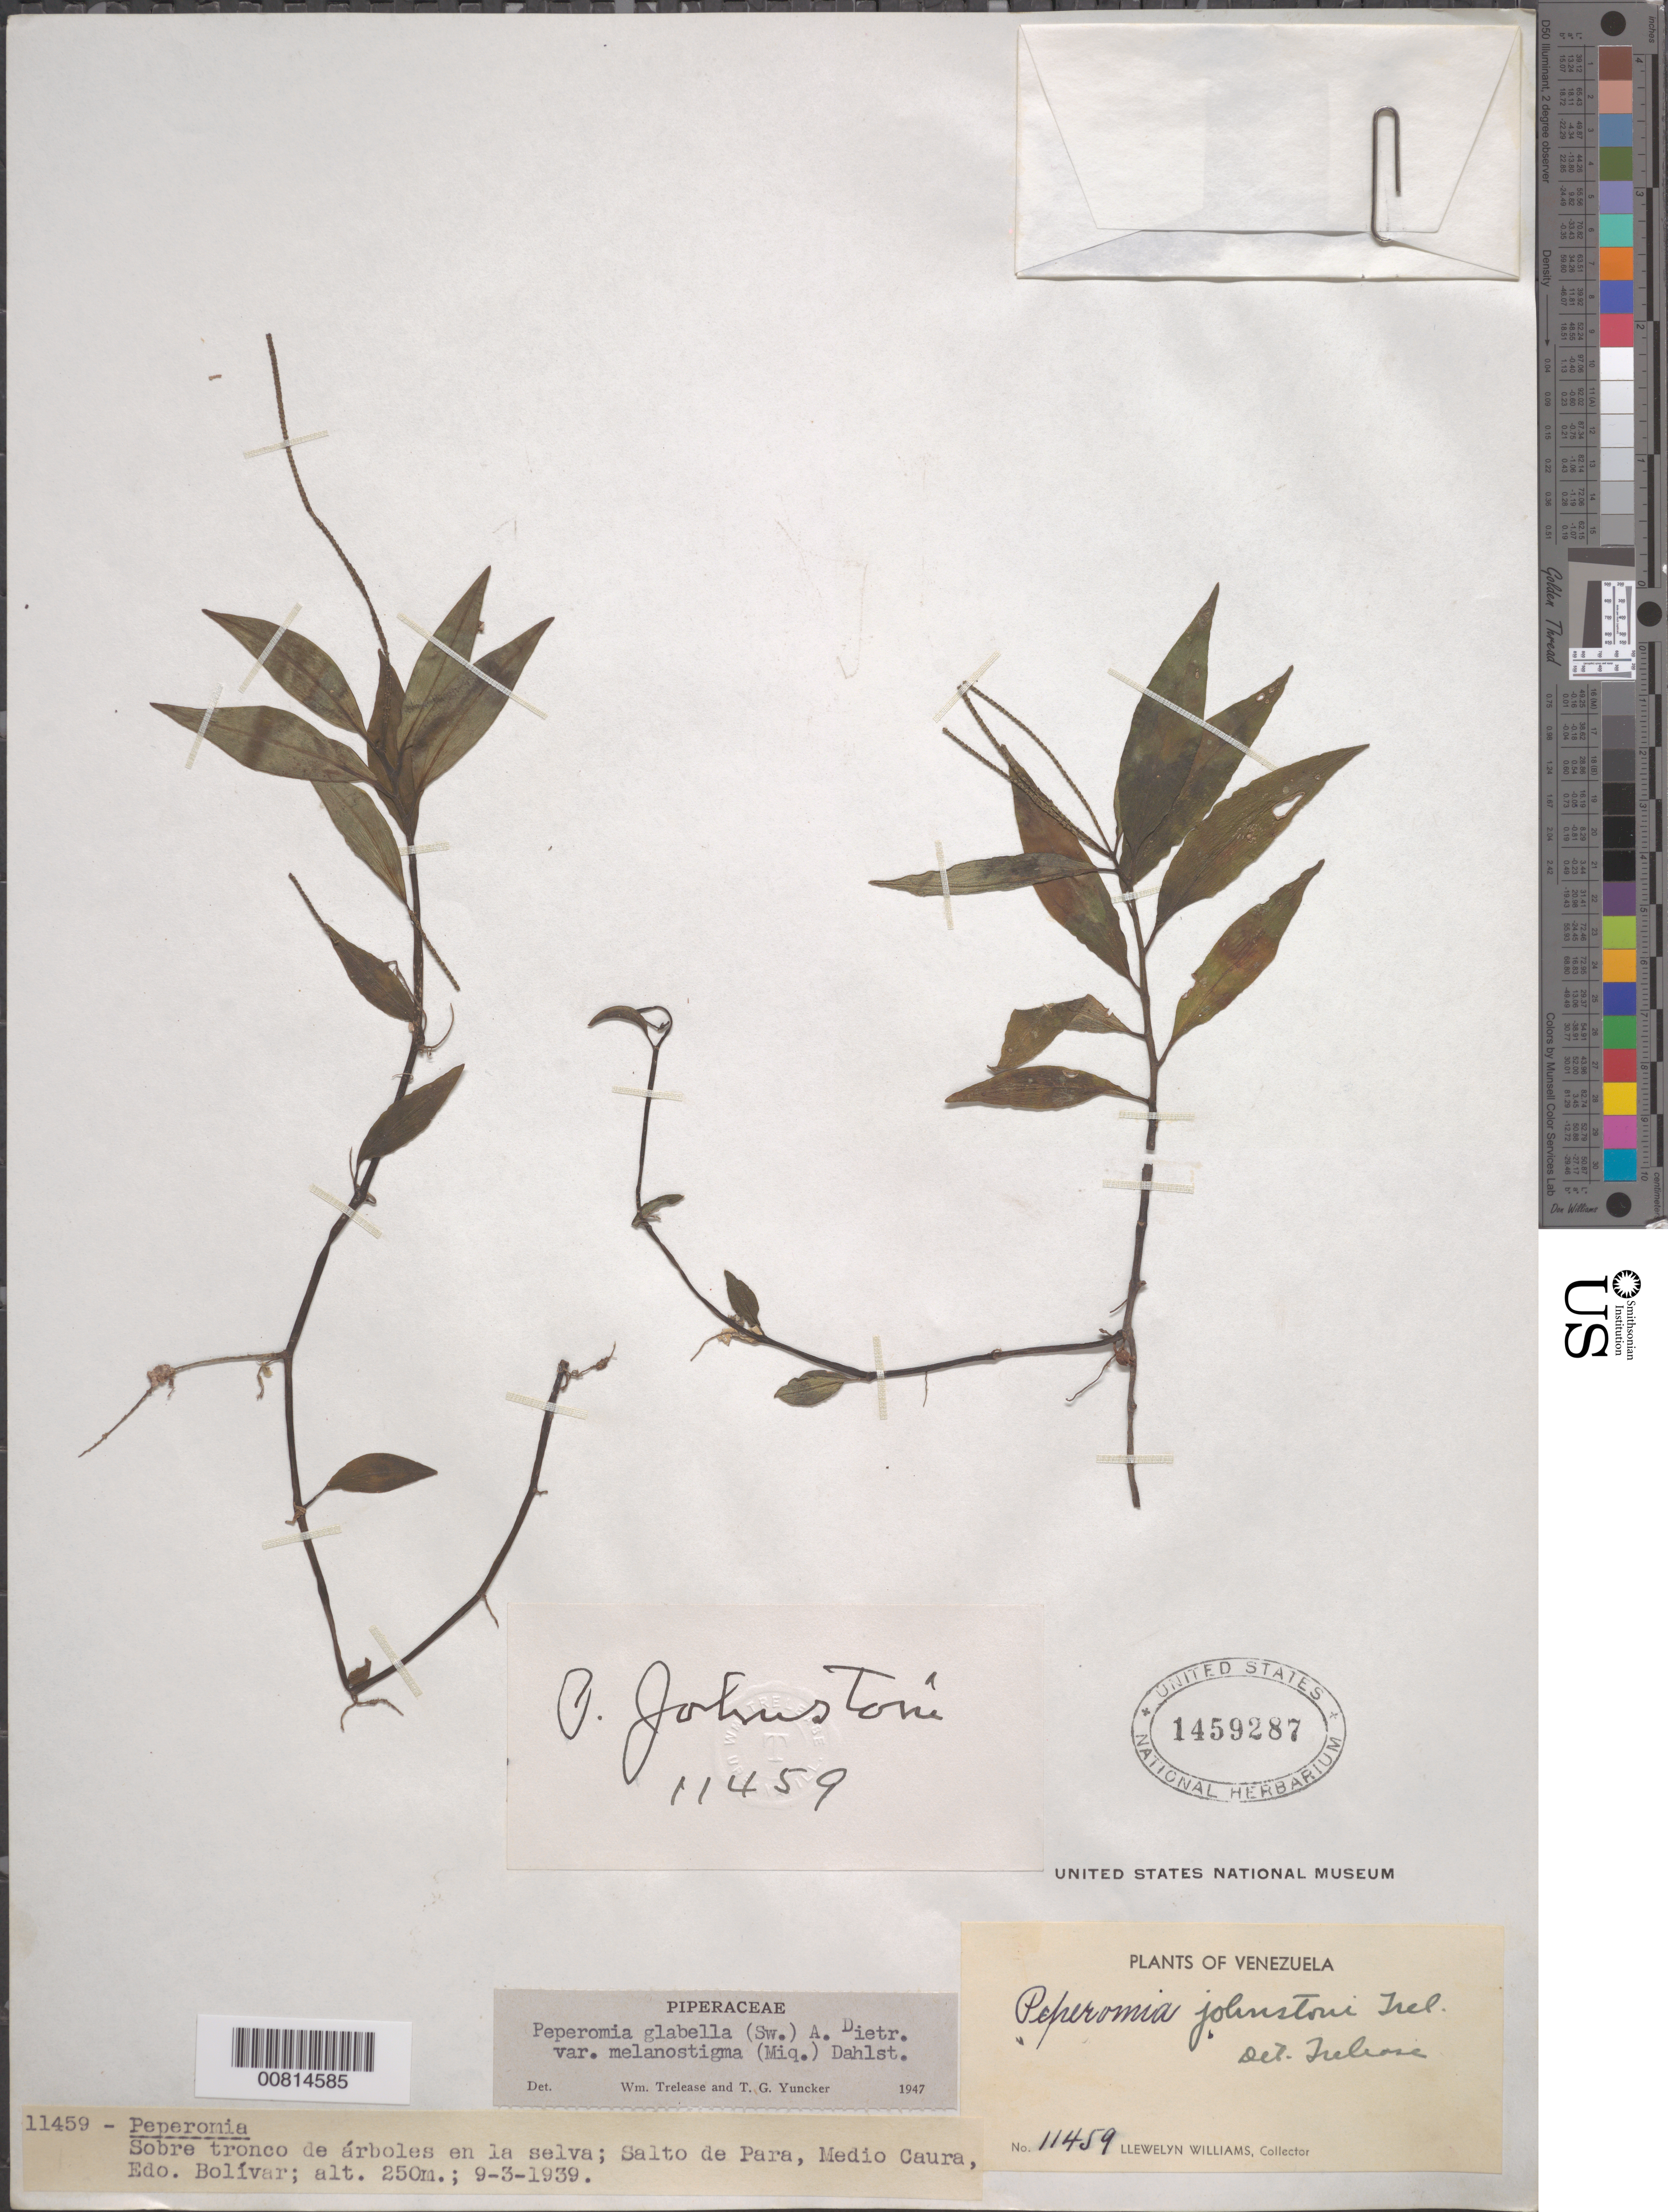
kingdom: Plantae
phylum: Tracheophyta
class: Magnoliopsida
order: Piperales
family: Piperaceae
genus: Peperomia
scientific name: Peperomia glabella var. melanostigma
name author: (Miq.) Dahlst.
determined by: Trelease, W.; Yuncker, T. G.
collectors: Ll. Williams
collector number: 11459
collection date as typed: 9-Mar-39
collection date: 1939-03-09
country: Venezuela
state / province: Bolívar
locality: Salto de Para, Medio Caura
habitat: On tree trunk in woods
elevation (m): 250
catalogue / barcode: US 1459287